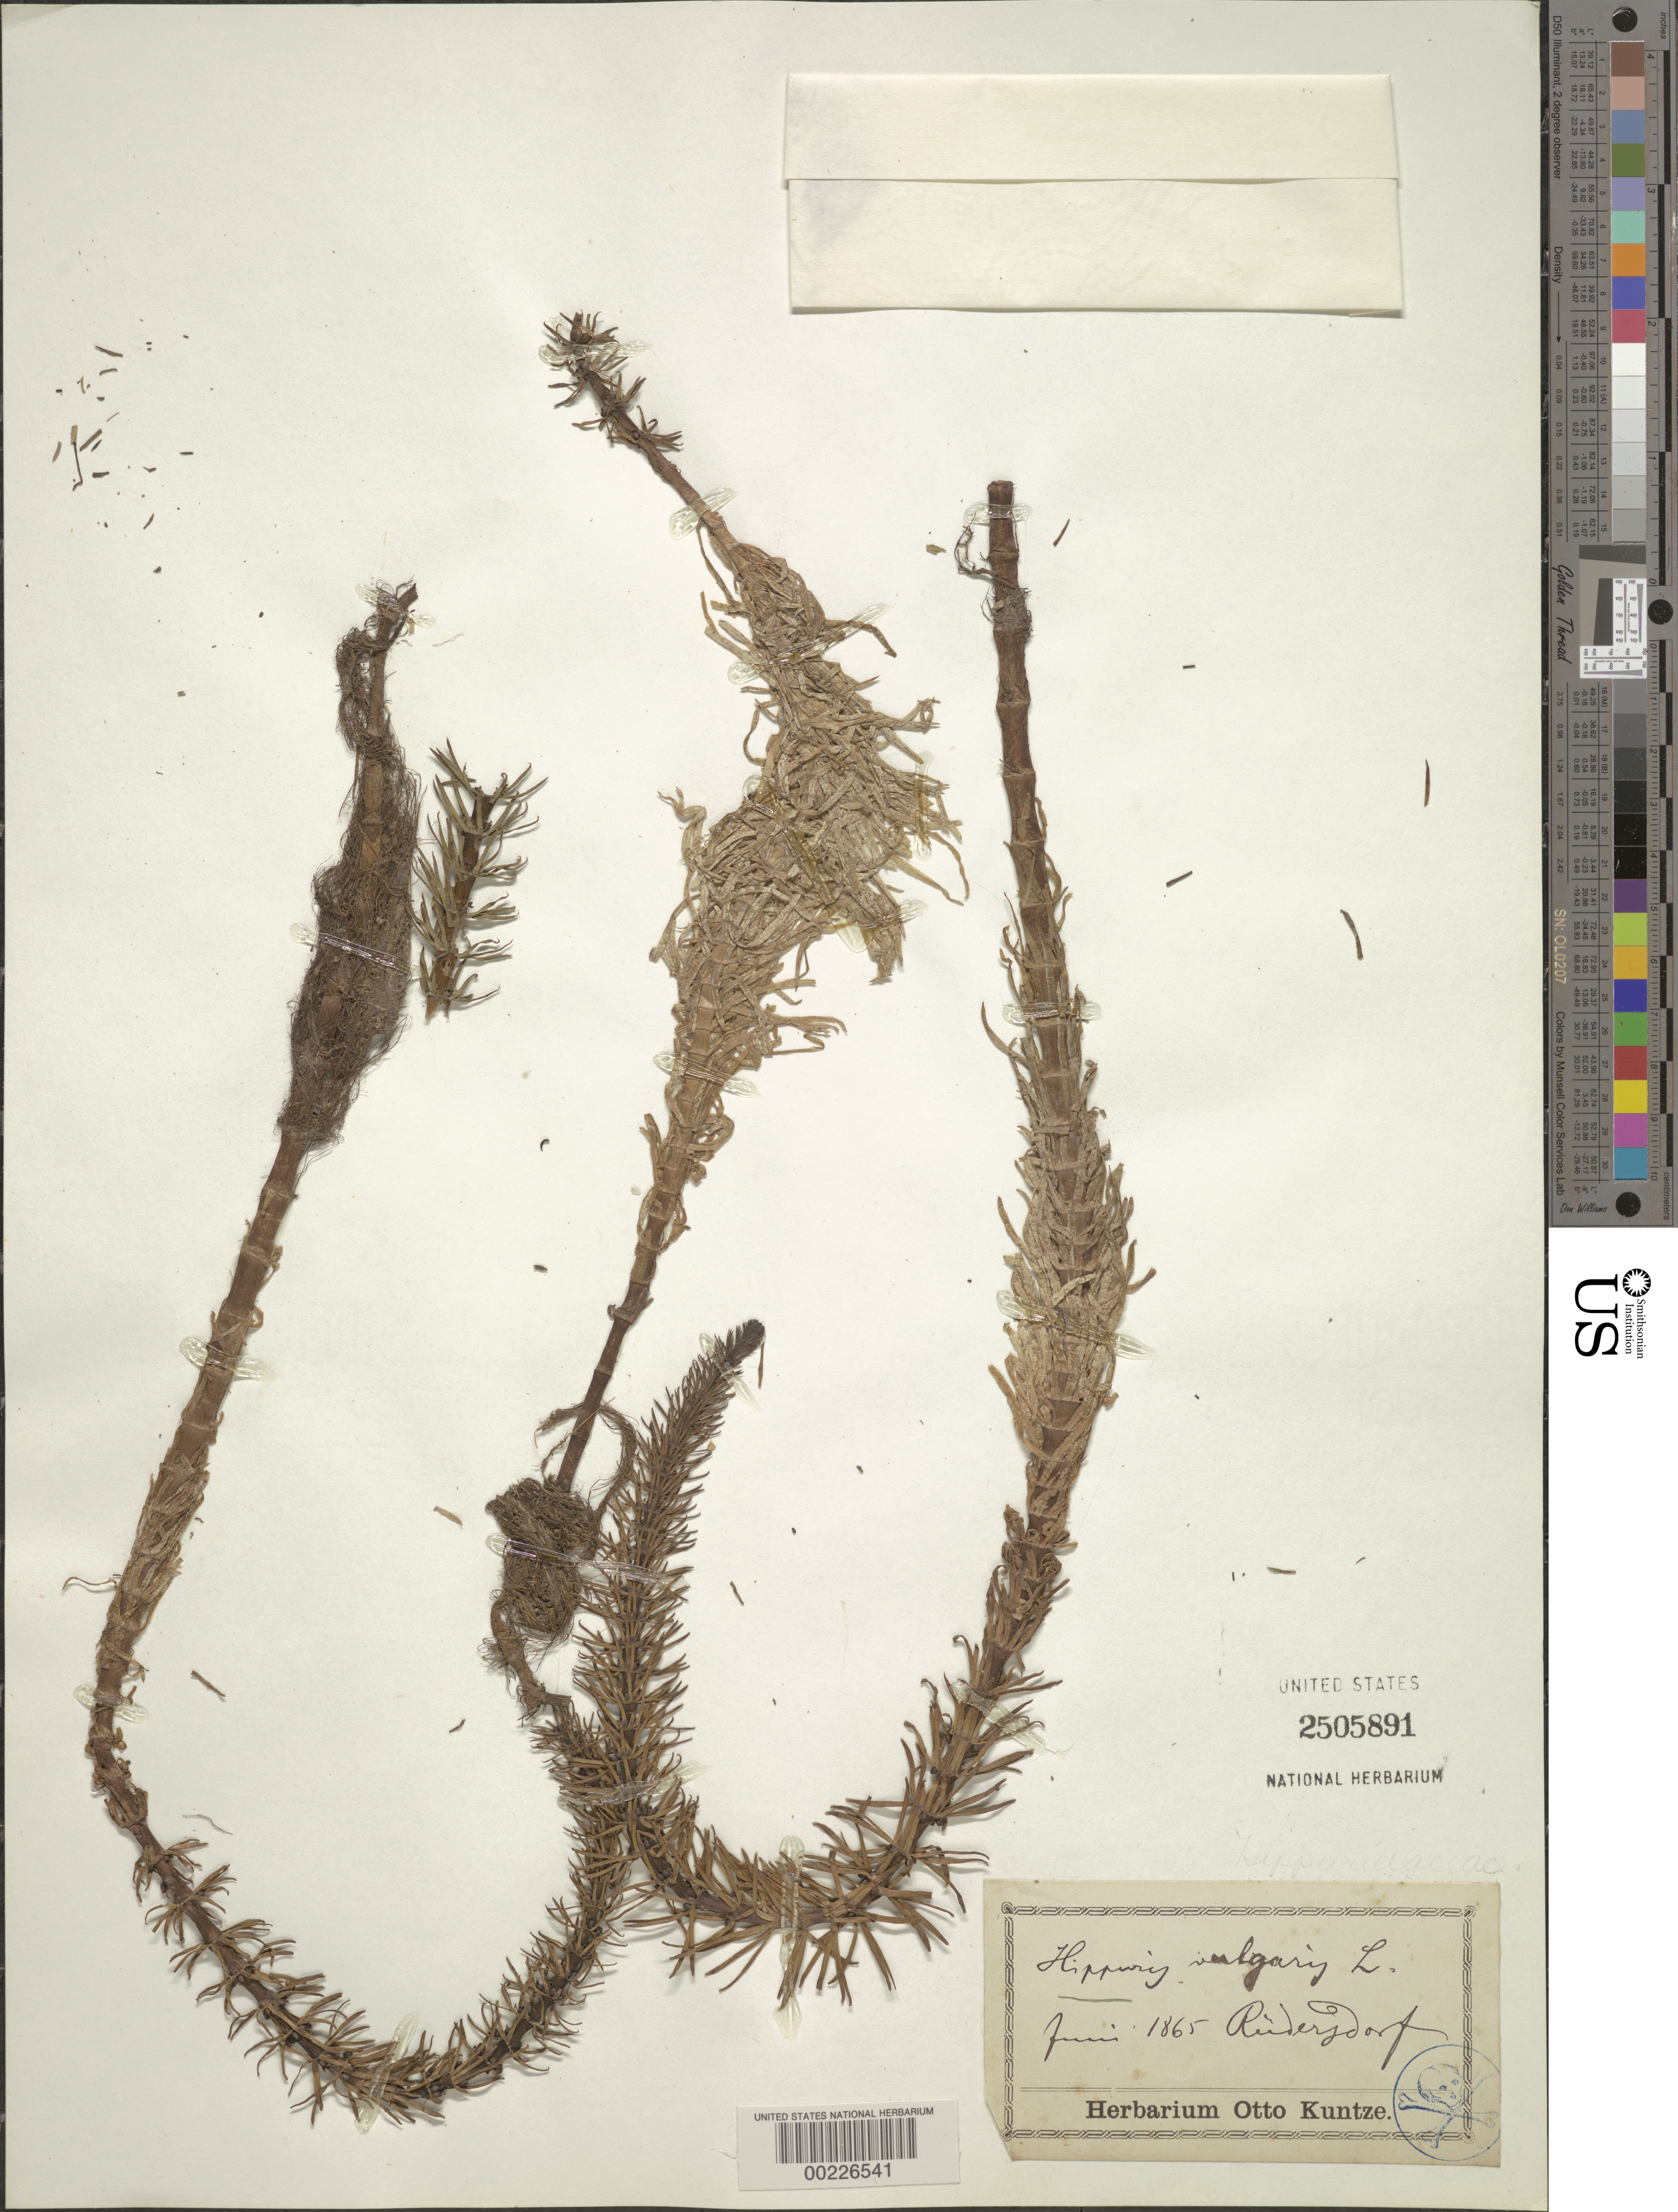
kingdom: Plantae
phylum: Tracheophyta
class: Magnoliopsida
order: Lamiales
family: Plantaginaceae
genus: Hippuris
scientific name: Hippuris vulgaris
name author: L.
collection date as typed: Jun 1865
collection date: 1865-06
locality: Ruderjdorf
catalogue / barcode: US 2505891